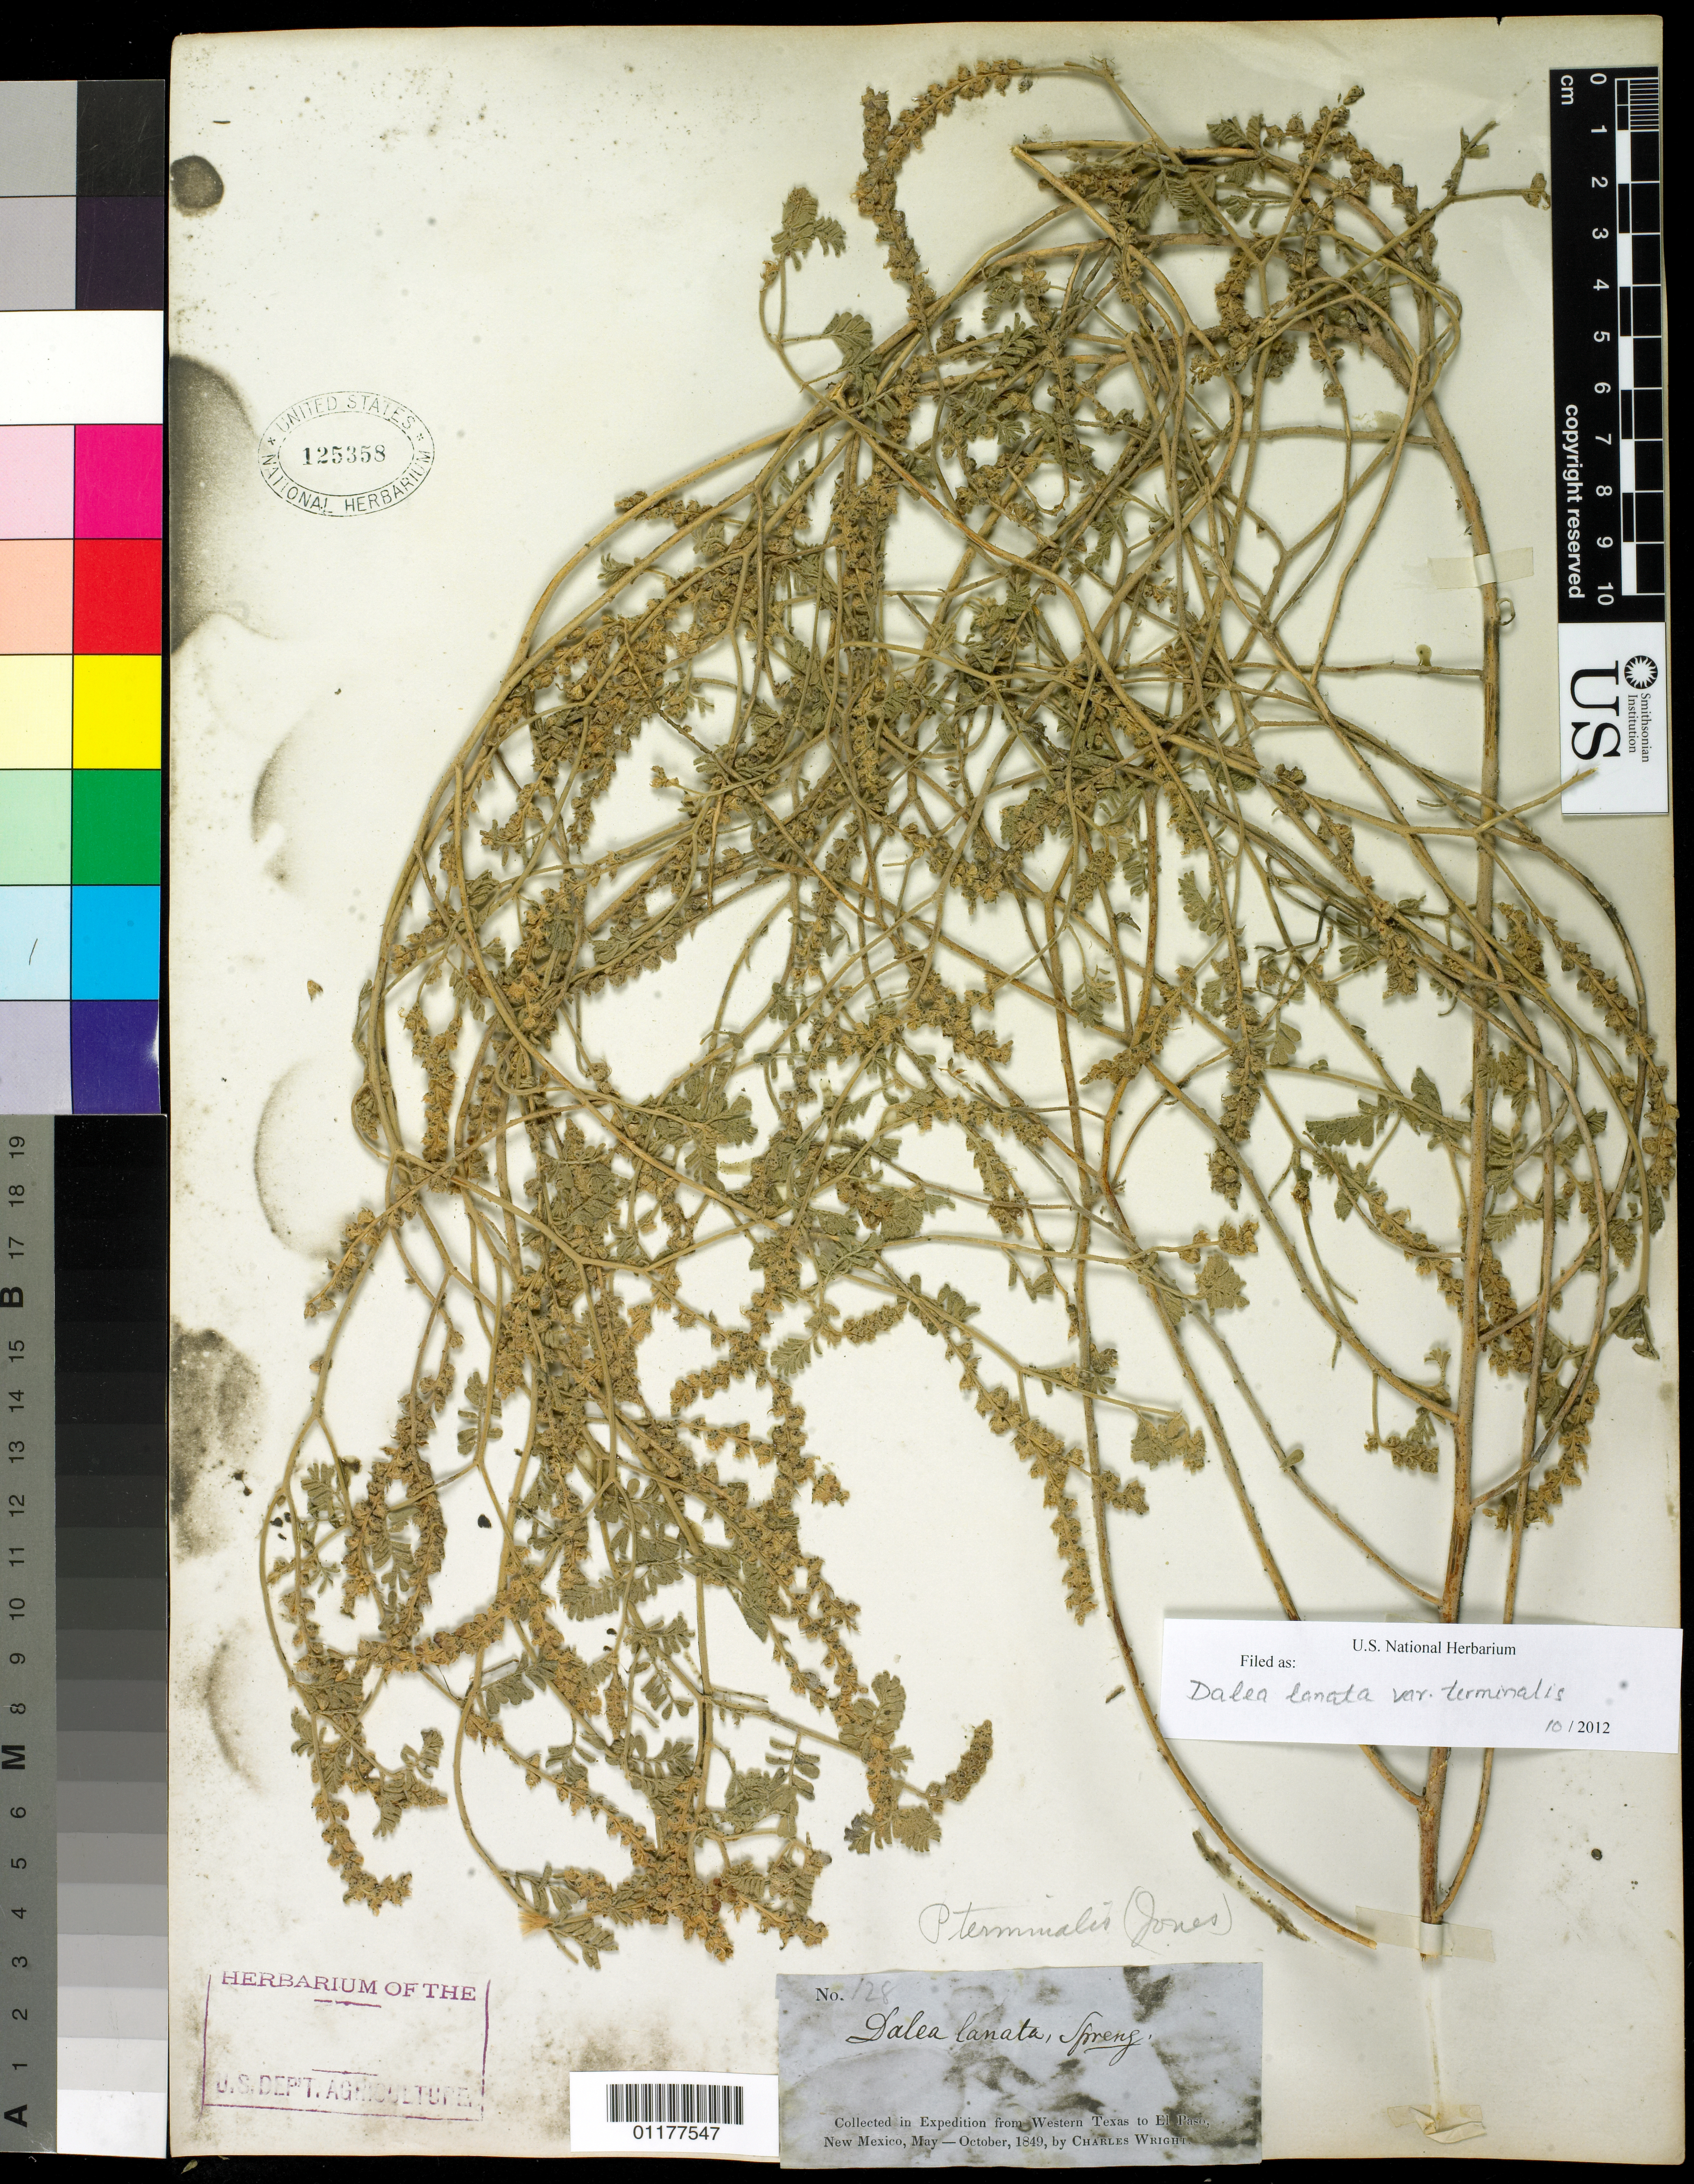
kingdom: Plantae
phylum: Tracheophyta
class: Magnoliopsida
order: Fabales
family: Fabaceae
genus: Dalea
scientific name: Dalea lanata var. terminalis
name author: (M.E. Jones) Barneby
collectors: C. Wright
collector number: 128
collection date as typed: May 1849 to -- Oct 1849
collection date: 1849-05/1849-10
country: United States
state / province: New Mexico / Texas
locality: W Texas to El Paso, New Mexico.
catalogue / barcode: US 125358